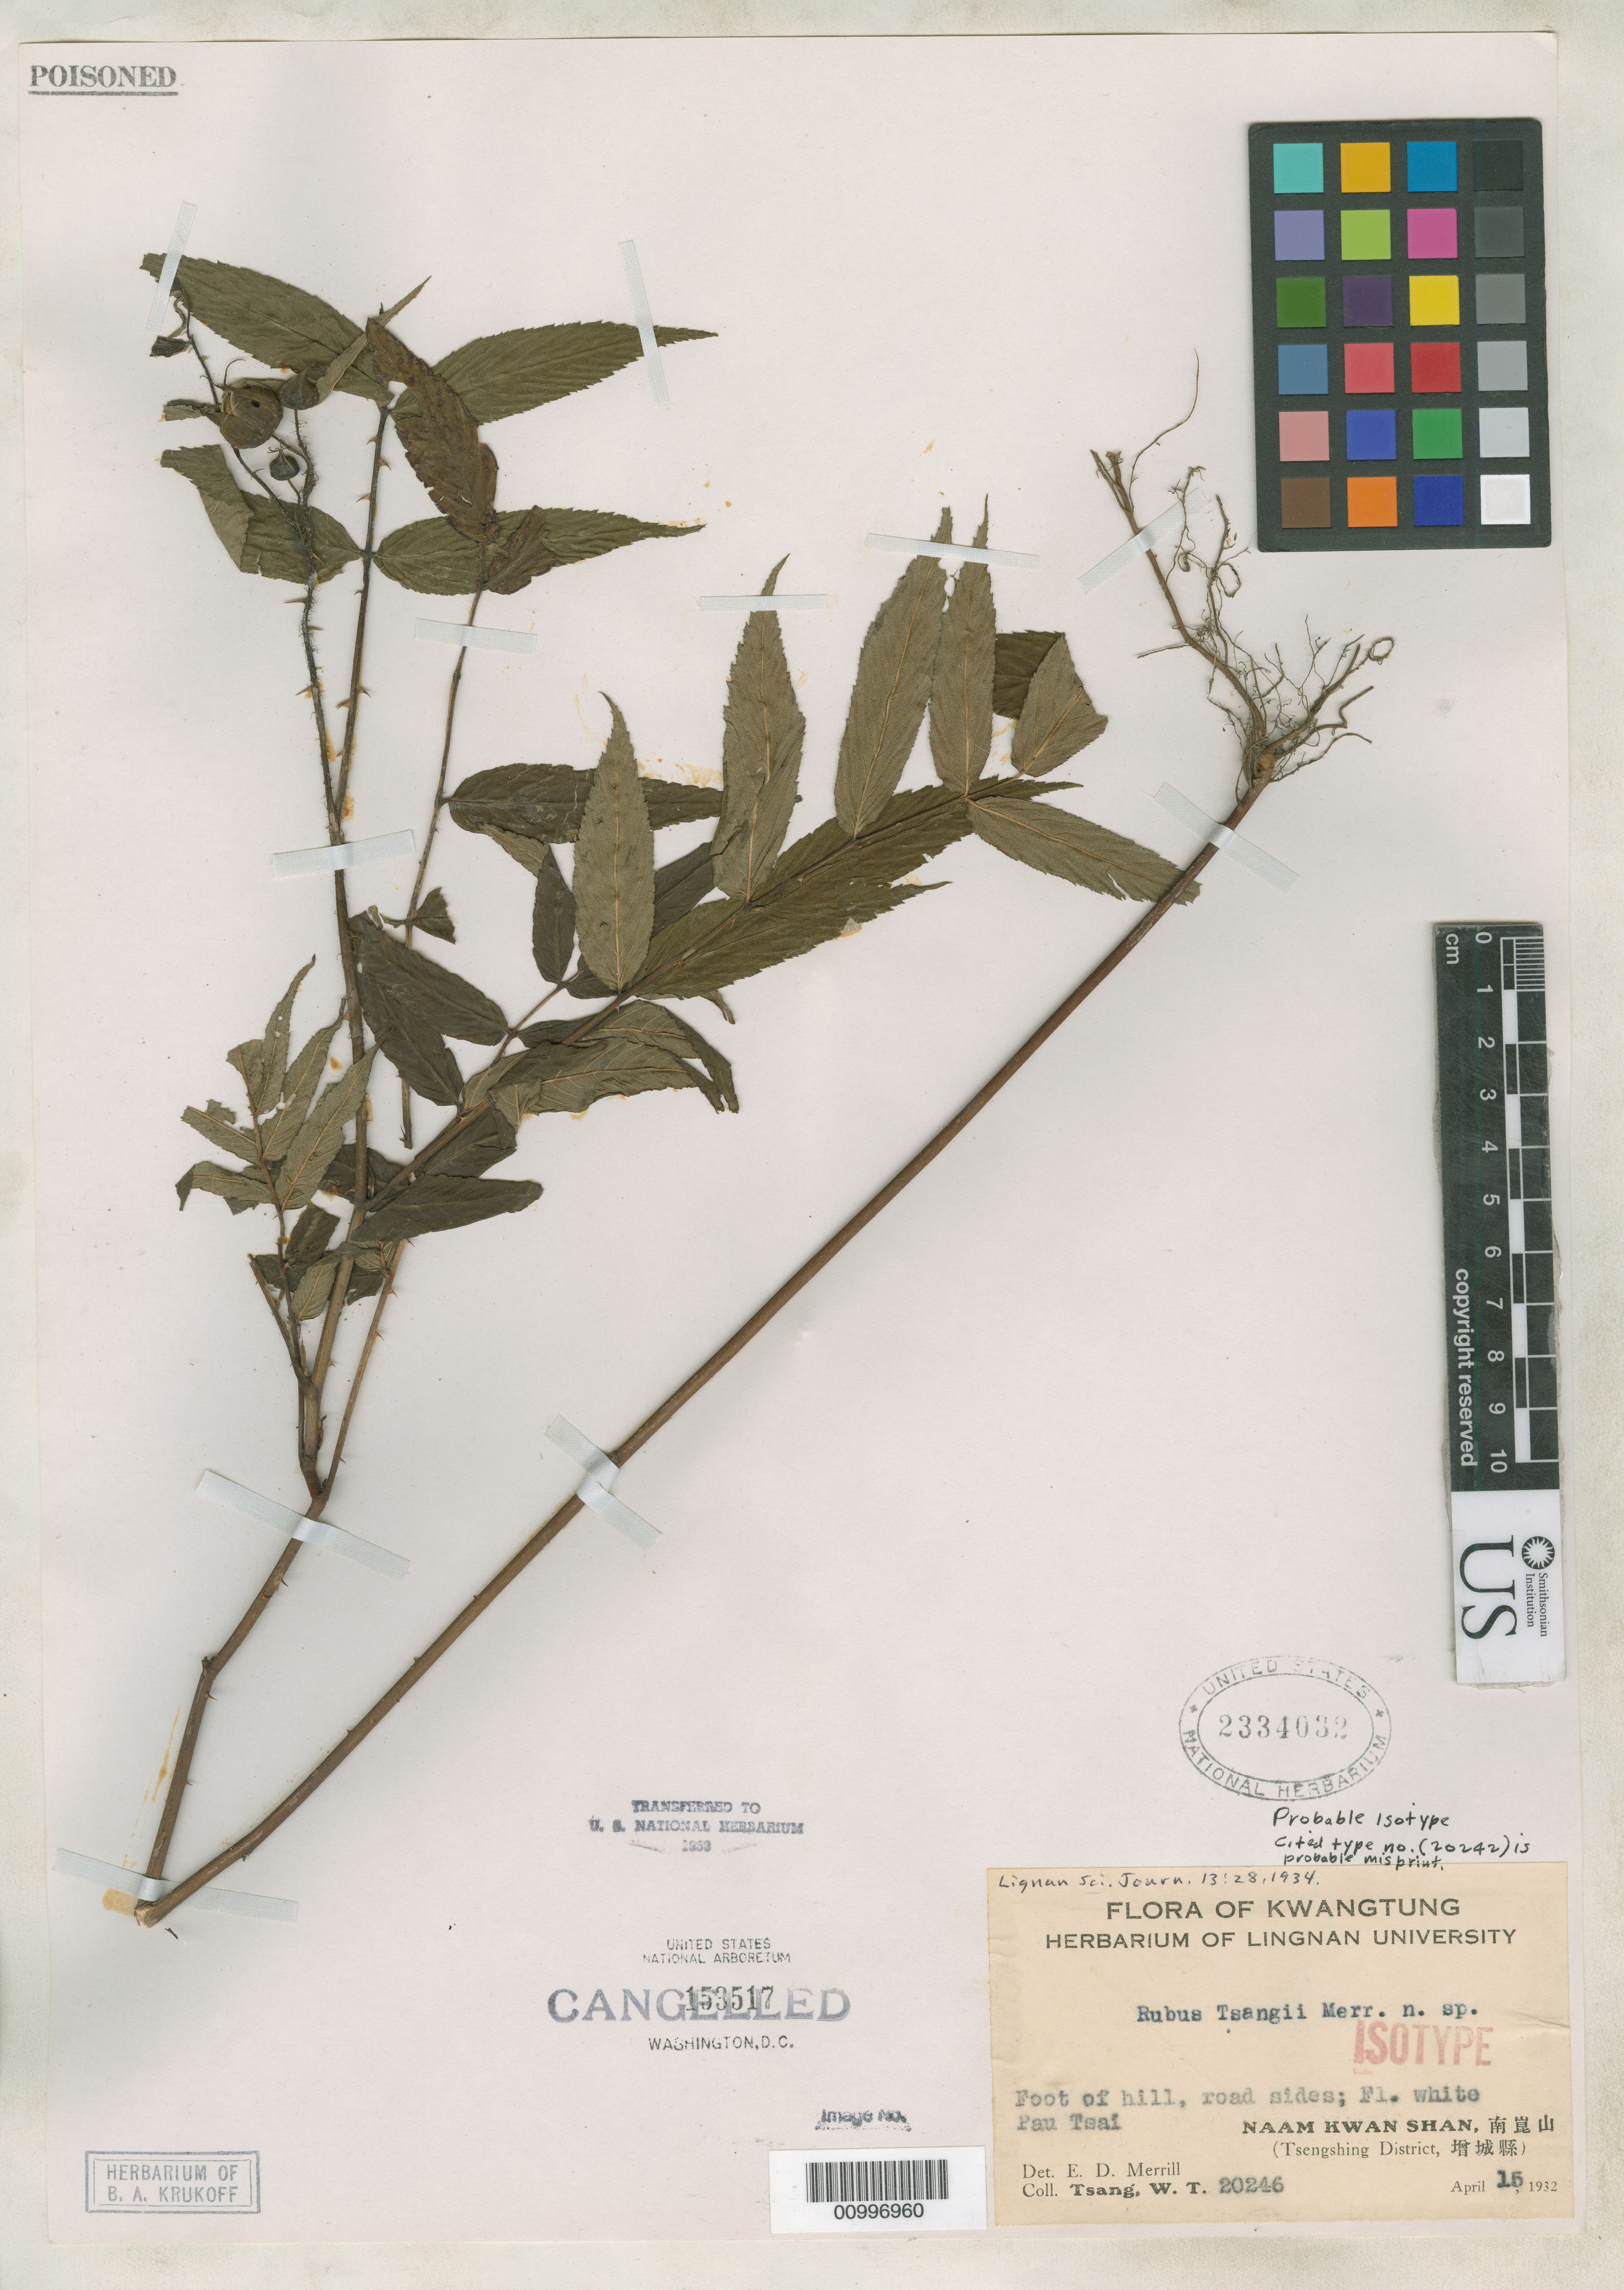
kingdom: Plantae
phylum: Tracheophyta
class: Magnoliopsida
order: Rosales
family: Rosaceae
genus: Rubus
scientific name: Rubus tsangii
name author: Merr.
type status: Isotype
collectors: W. T. Tsang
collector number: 20246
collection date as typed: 15 Apr 1932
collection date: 1932-04-15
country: China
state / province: Guangdong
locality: Naam Kwan Shan, Tsengshing District.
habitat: Foot of hill, road sides.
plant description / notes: Apparently miscited in protologue as no. 20242.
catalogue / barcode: US 2334032